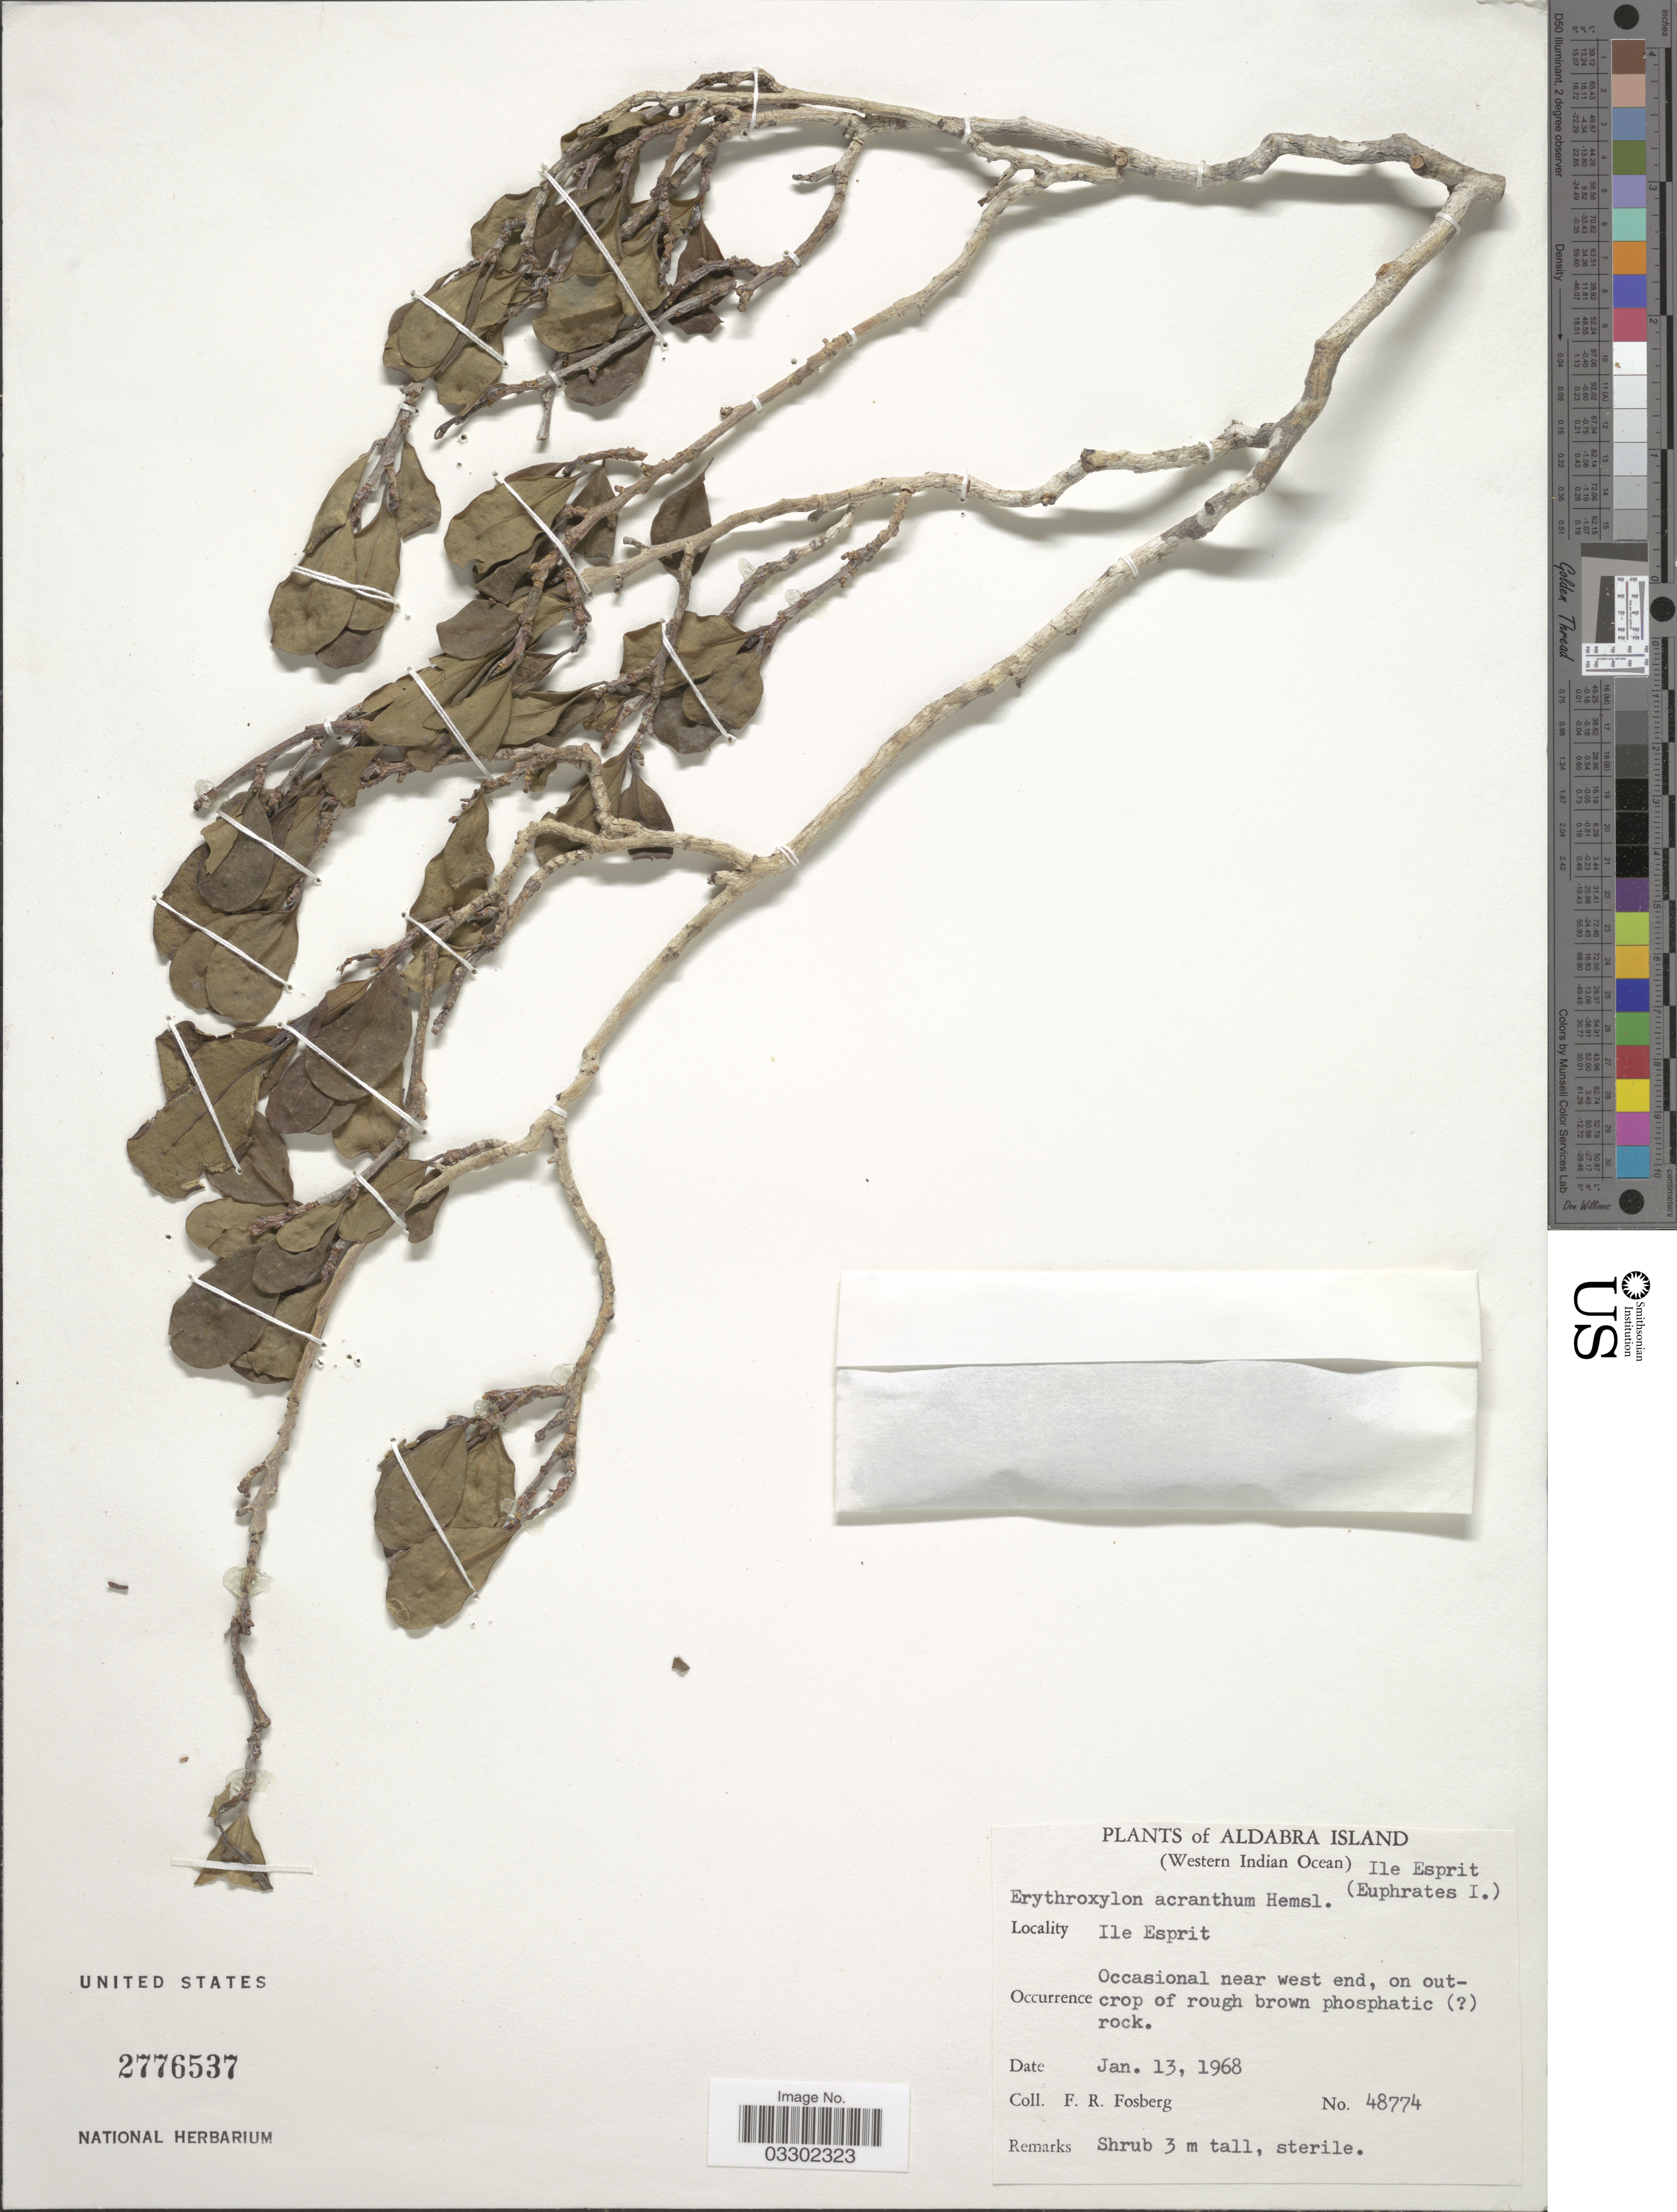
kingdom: Plantae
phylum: Tracheophyta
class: Magnoliopsida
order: Malpighiales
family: Erythroxylaceae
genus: Erythroxylum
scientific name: Erythroxylum acranthum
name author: Hemsl.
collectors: F. R. Fosberg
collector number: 48774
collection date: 1968-01-13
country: Seychelles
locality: Aldabra Island. (Western Indian Ocean). Ile Esprit, Euphrates I.). Ile Esprit.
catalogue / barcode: US 2776537